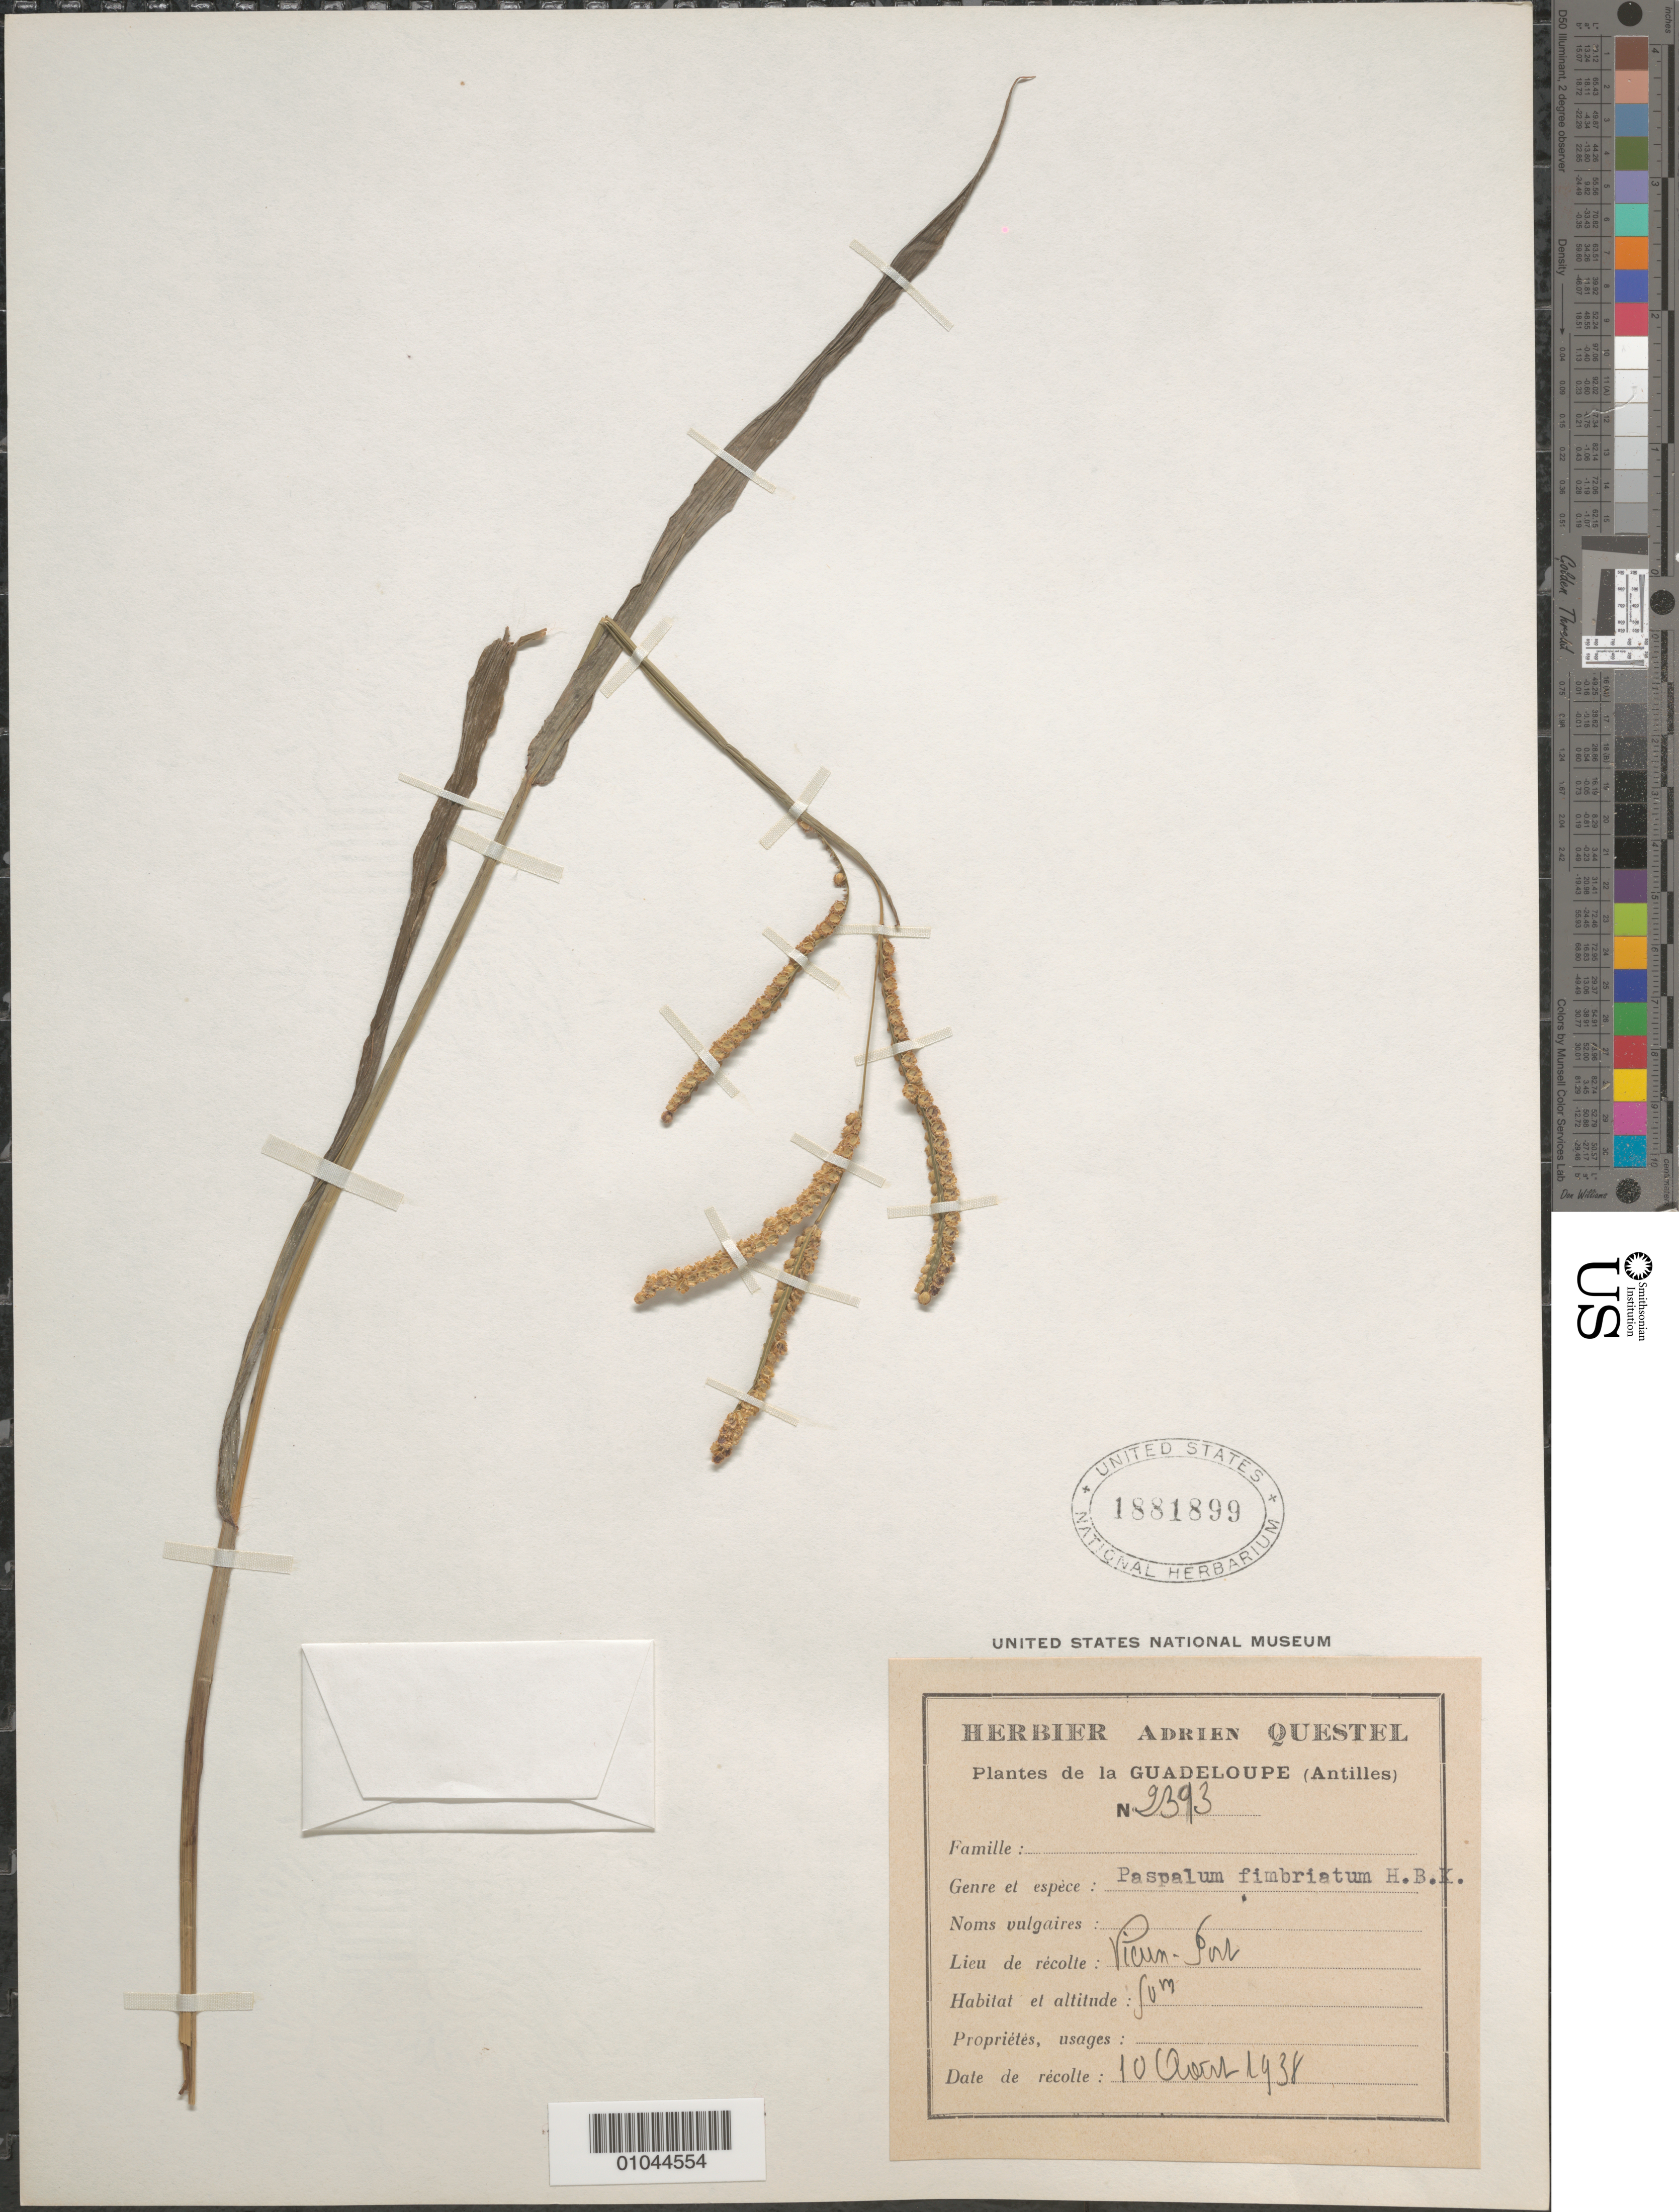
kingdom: Plantae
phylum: Tracheophyta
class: Liliopsida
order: Poales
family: Poaceae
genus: Paspalum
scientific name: Paspalum fimbriatum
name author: Kunth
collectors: A. Questel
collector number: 2393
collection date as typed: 10 Aug 1938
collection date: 1938-08-10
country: Guadeloupe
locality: Vicun-Port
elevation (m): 50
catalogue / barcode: US 1881899